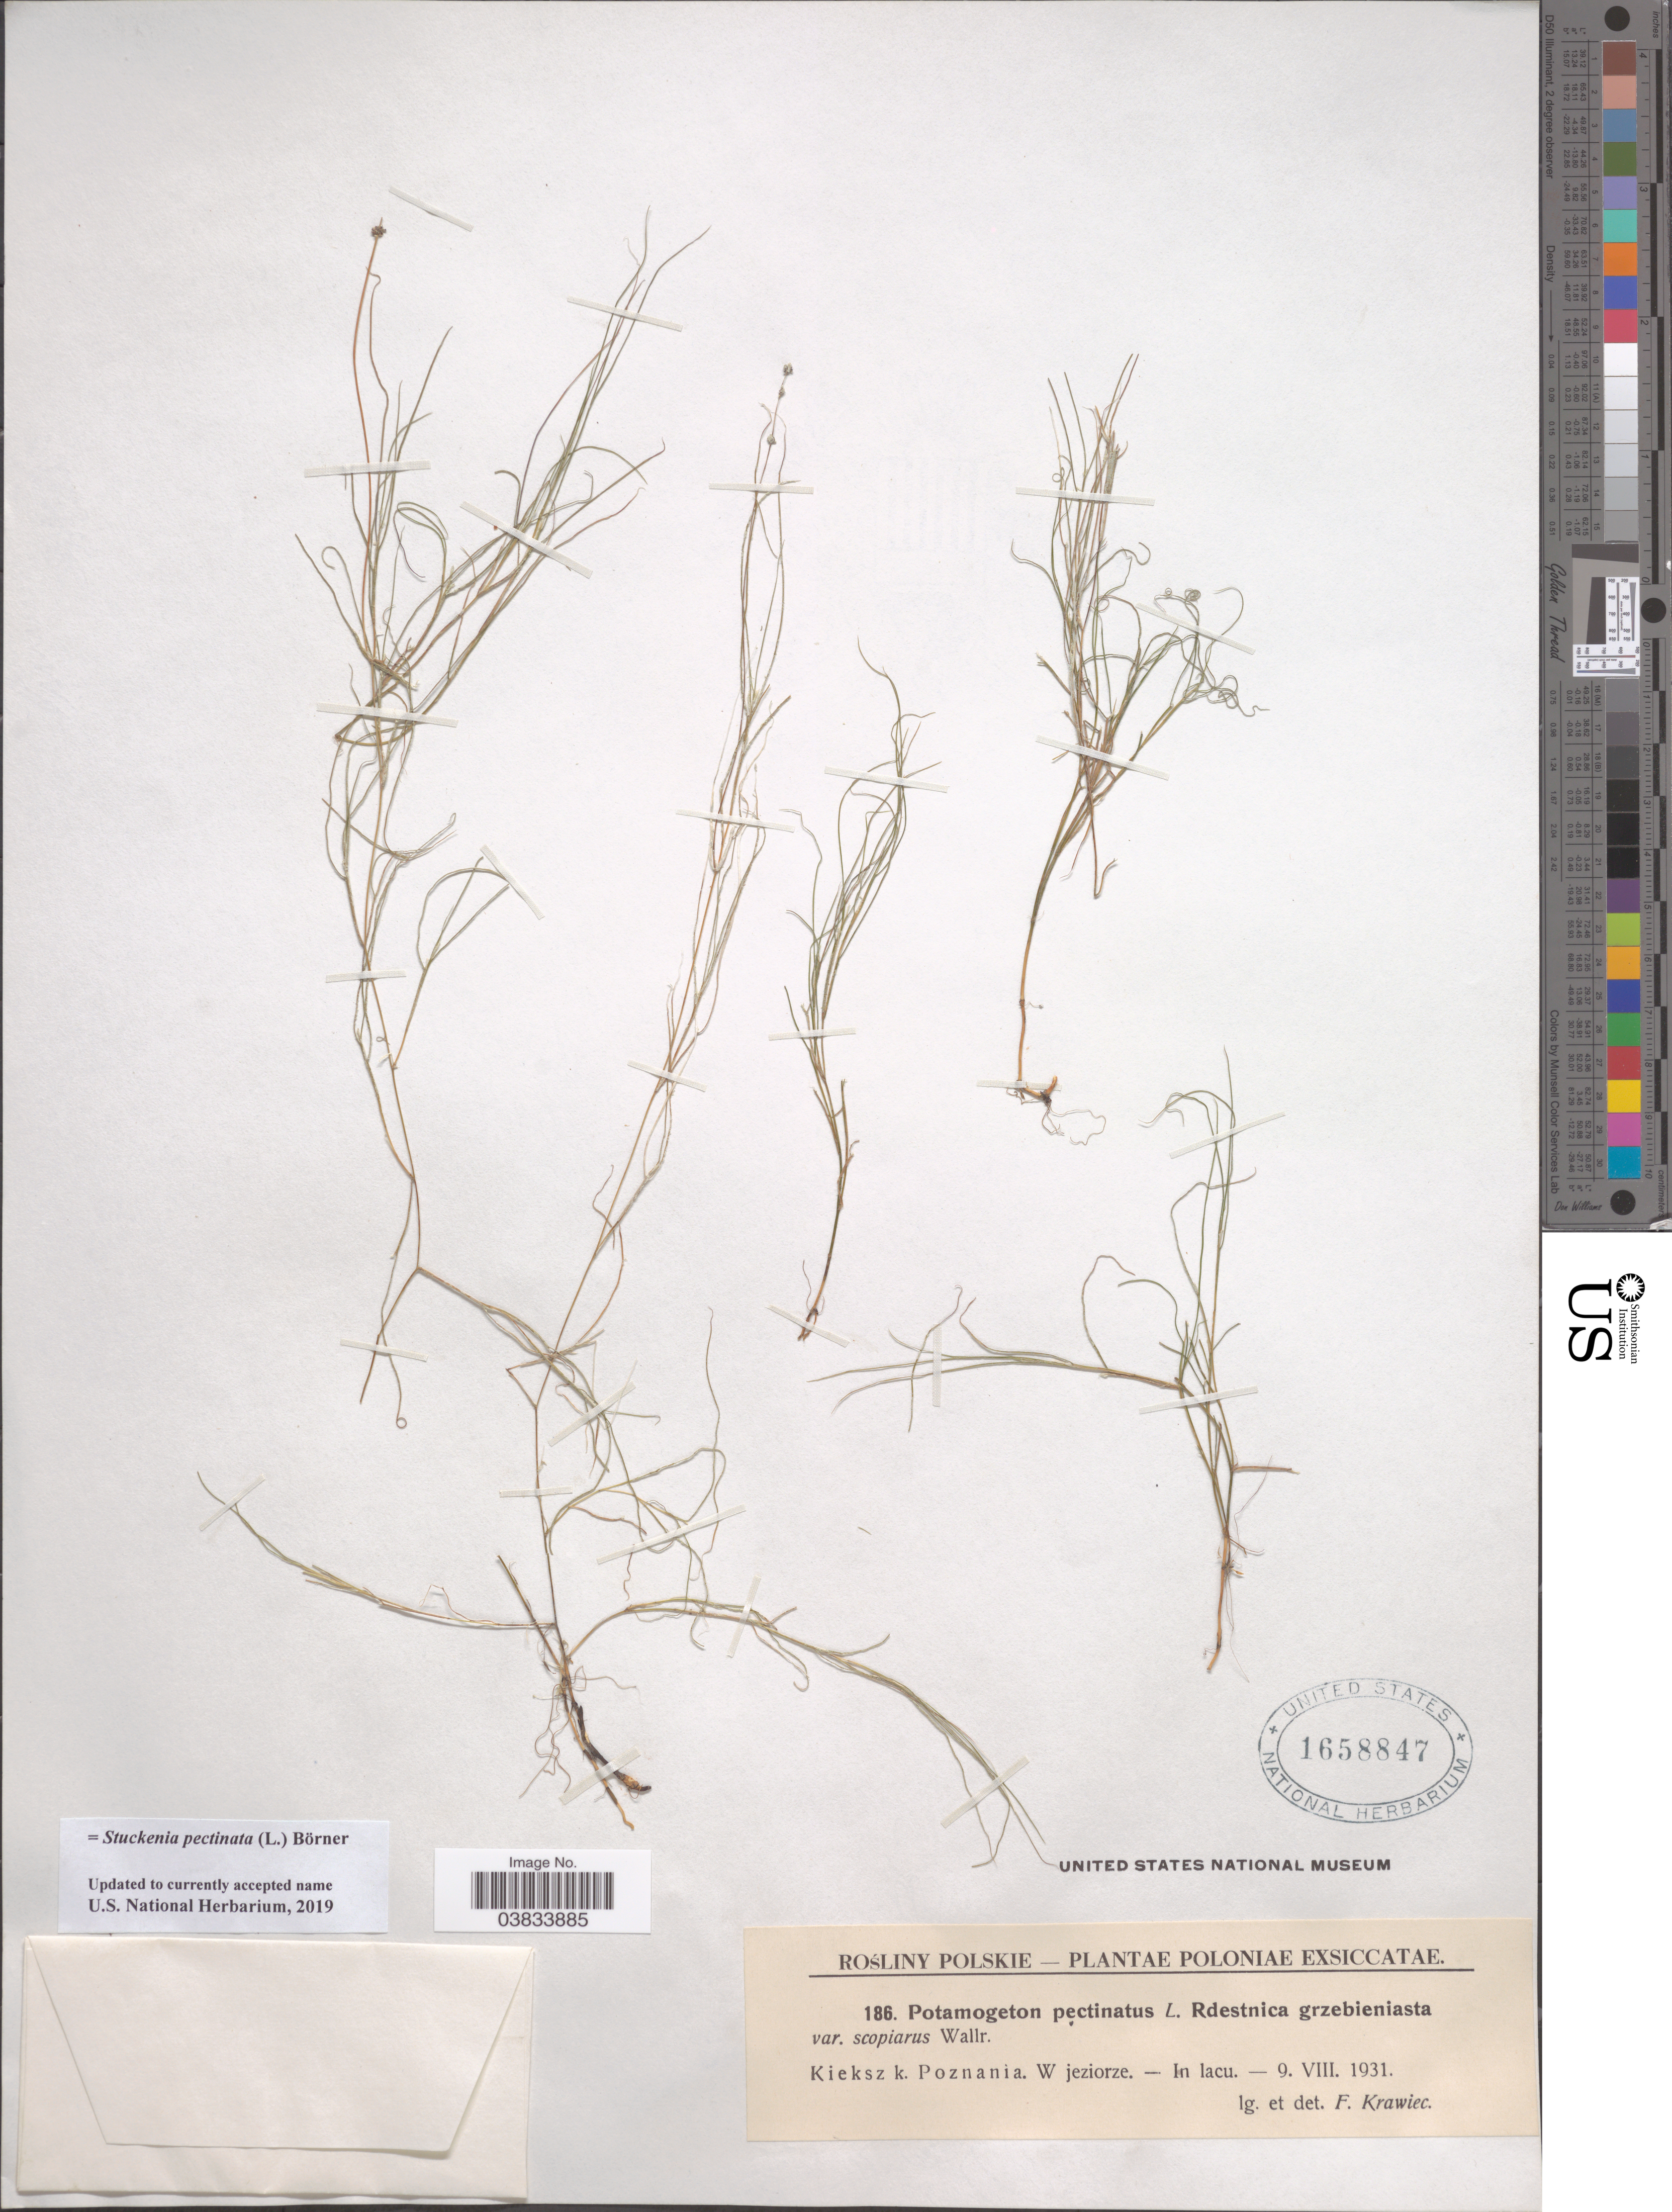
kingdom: Plantae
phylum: Tracheophyta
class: Liliopsida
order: Alismatales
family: Potamogetonaceae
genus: Stuckenia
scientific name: Stuckenia pectinata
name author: (L.) Börner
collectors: F. Krawiec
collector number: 186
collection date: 1931-08-09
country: Poland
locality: Poloniae. Kiekszk. Poznania. W jeziorze.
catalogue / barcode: US 1658847